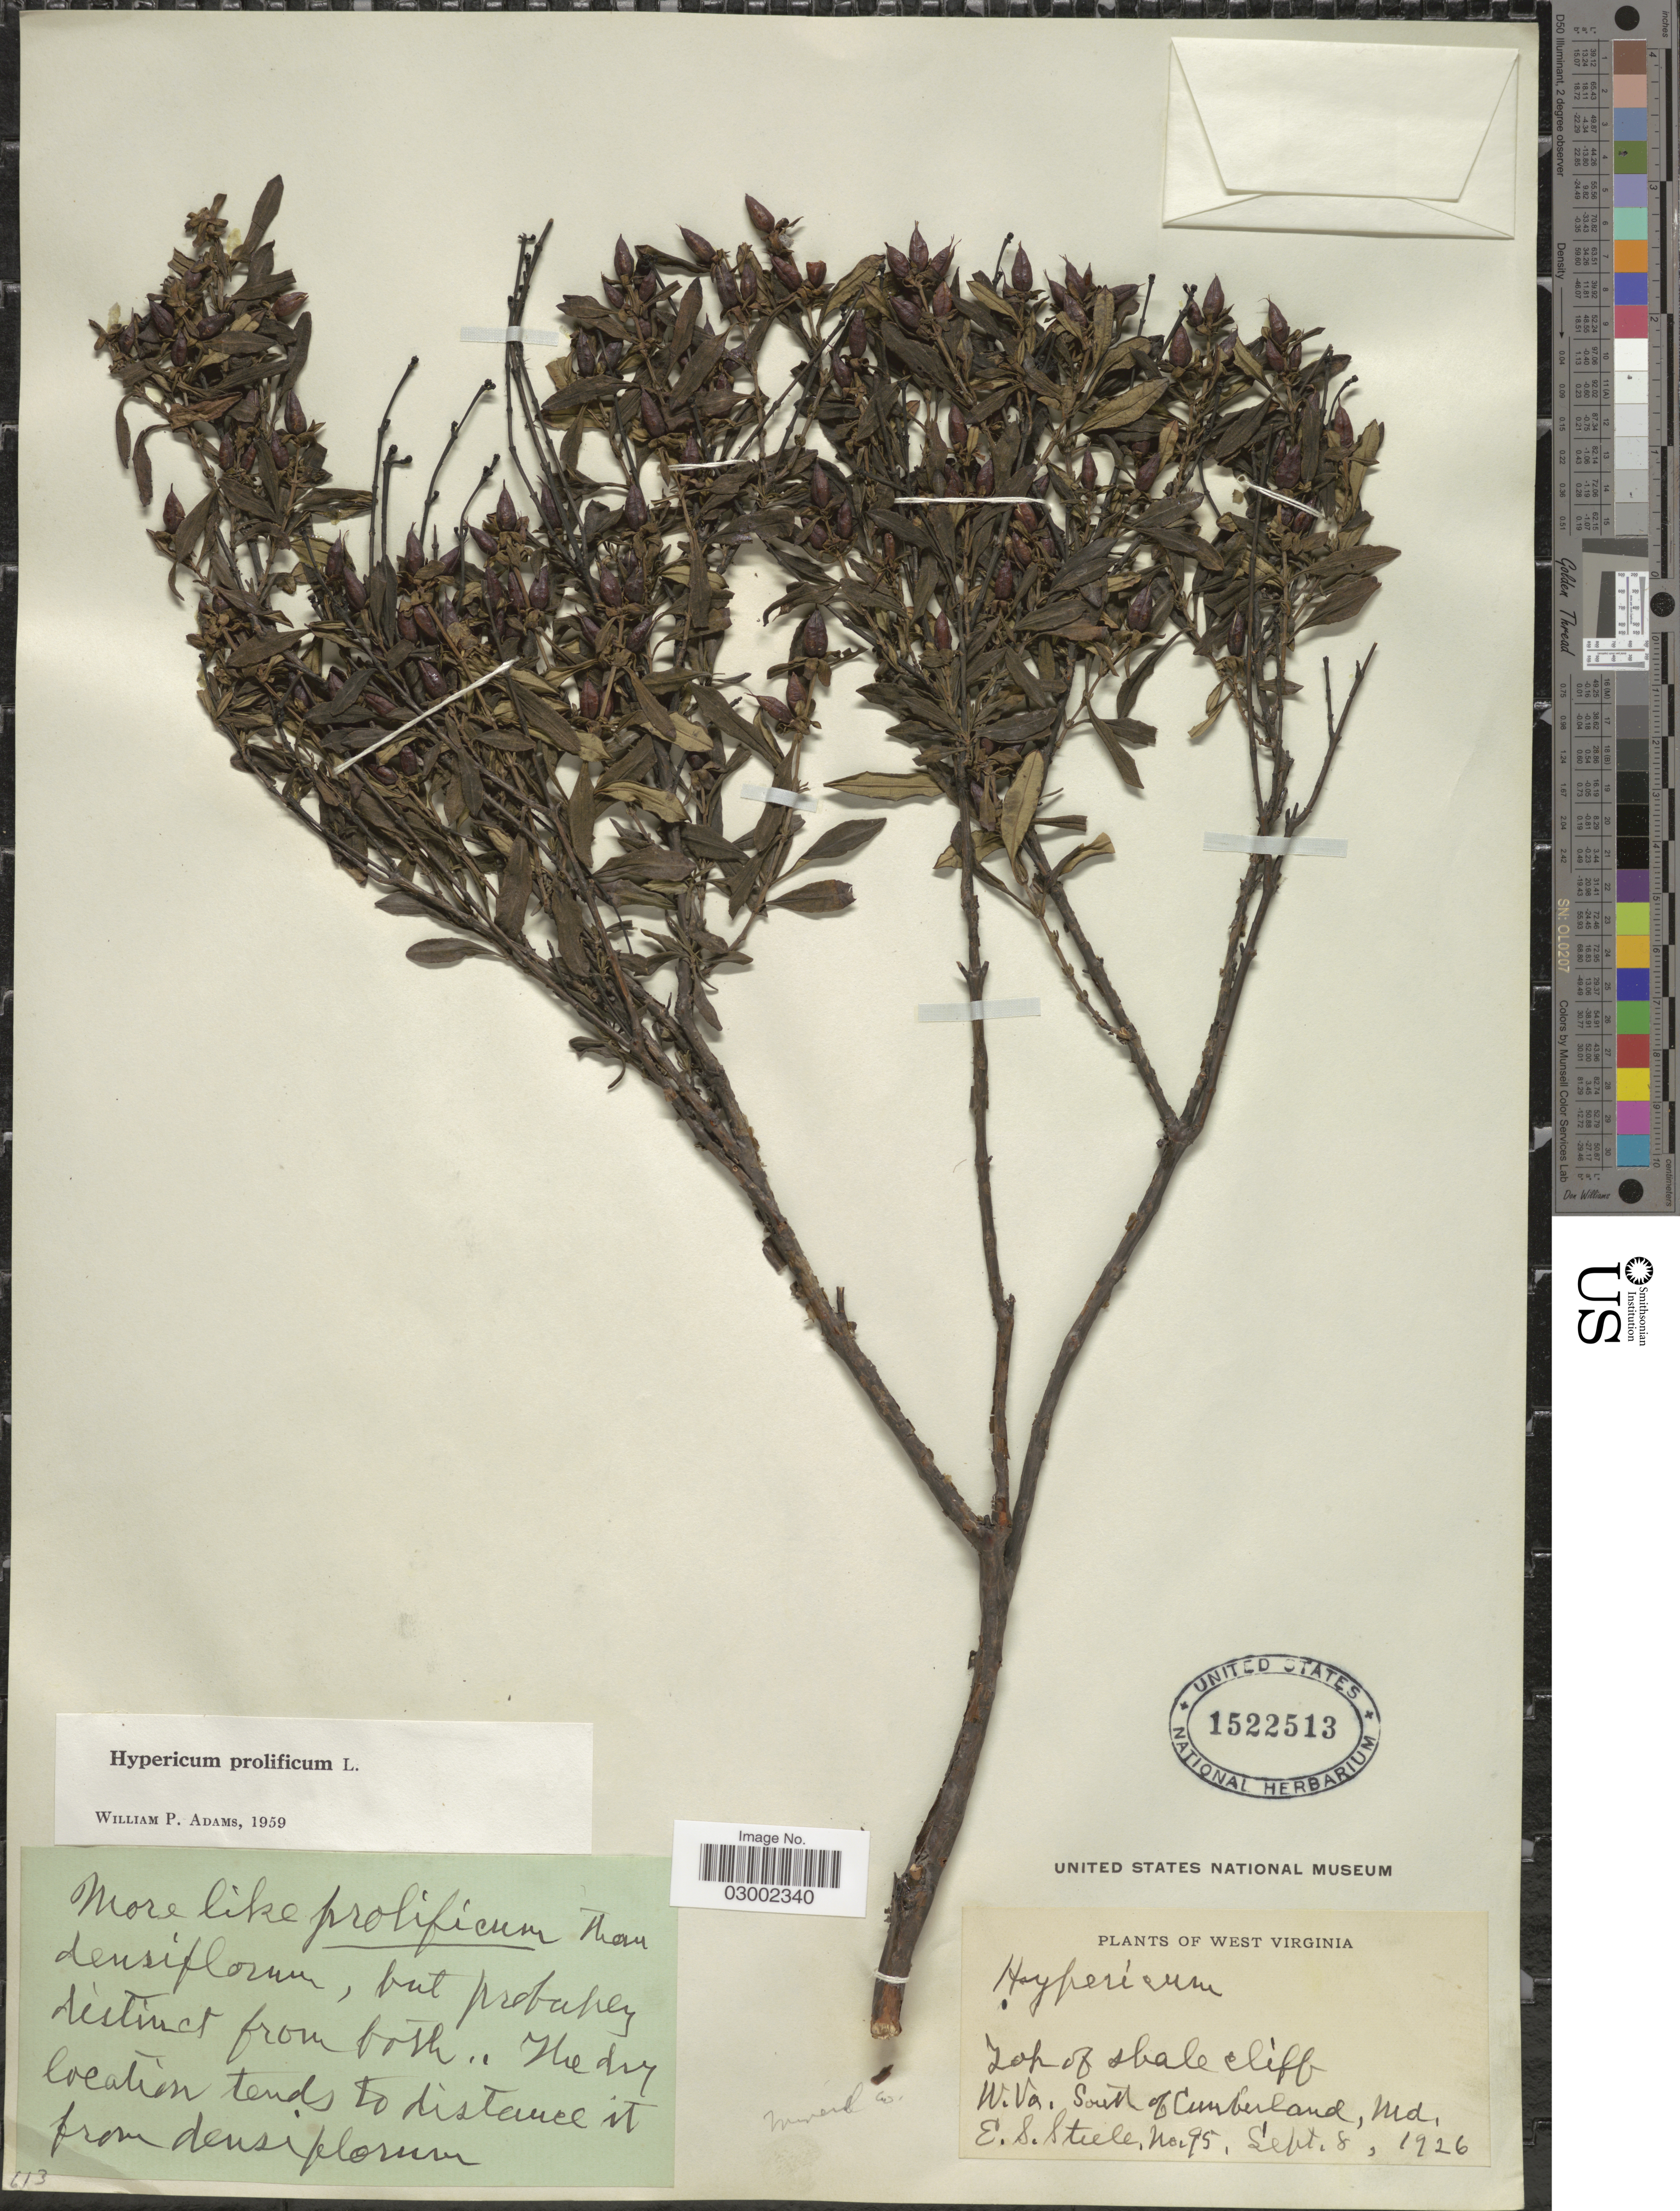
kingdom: Plantae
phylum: Tracheophyta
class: Magnoliopsida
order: Malpighiales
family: Hypericaceae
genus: Hypericum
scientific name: Hypericum prolificum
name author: L.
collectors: E. Steele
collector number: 95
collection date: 1926-09-08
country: United States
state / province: West Virginia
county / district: Mineral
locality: South of Cumberland. Mineral Co.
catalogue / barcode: US 1522513